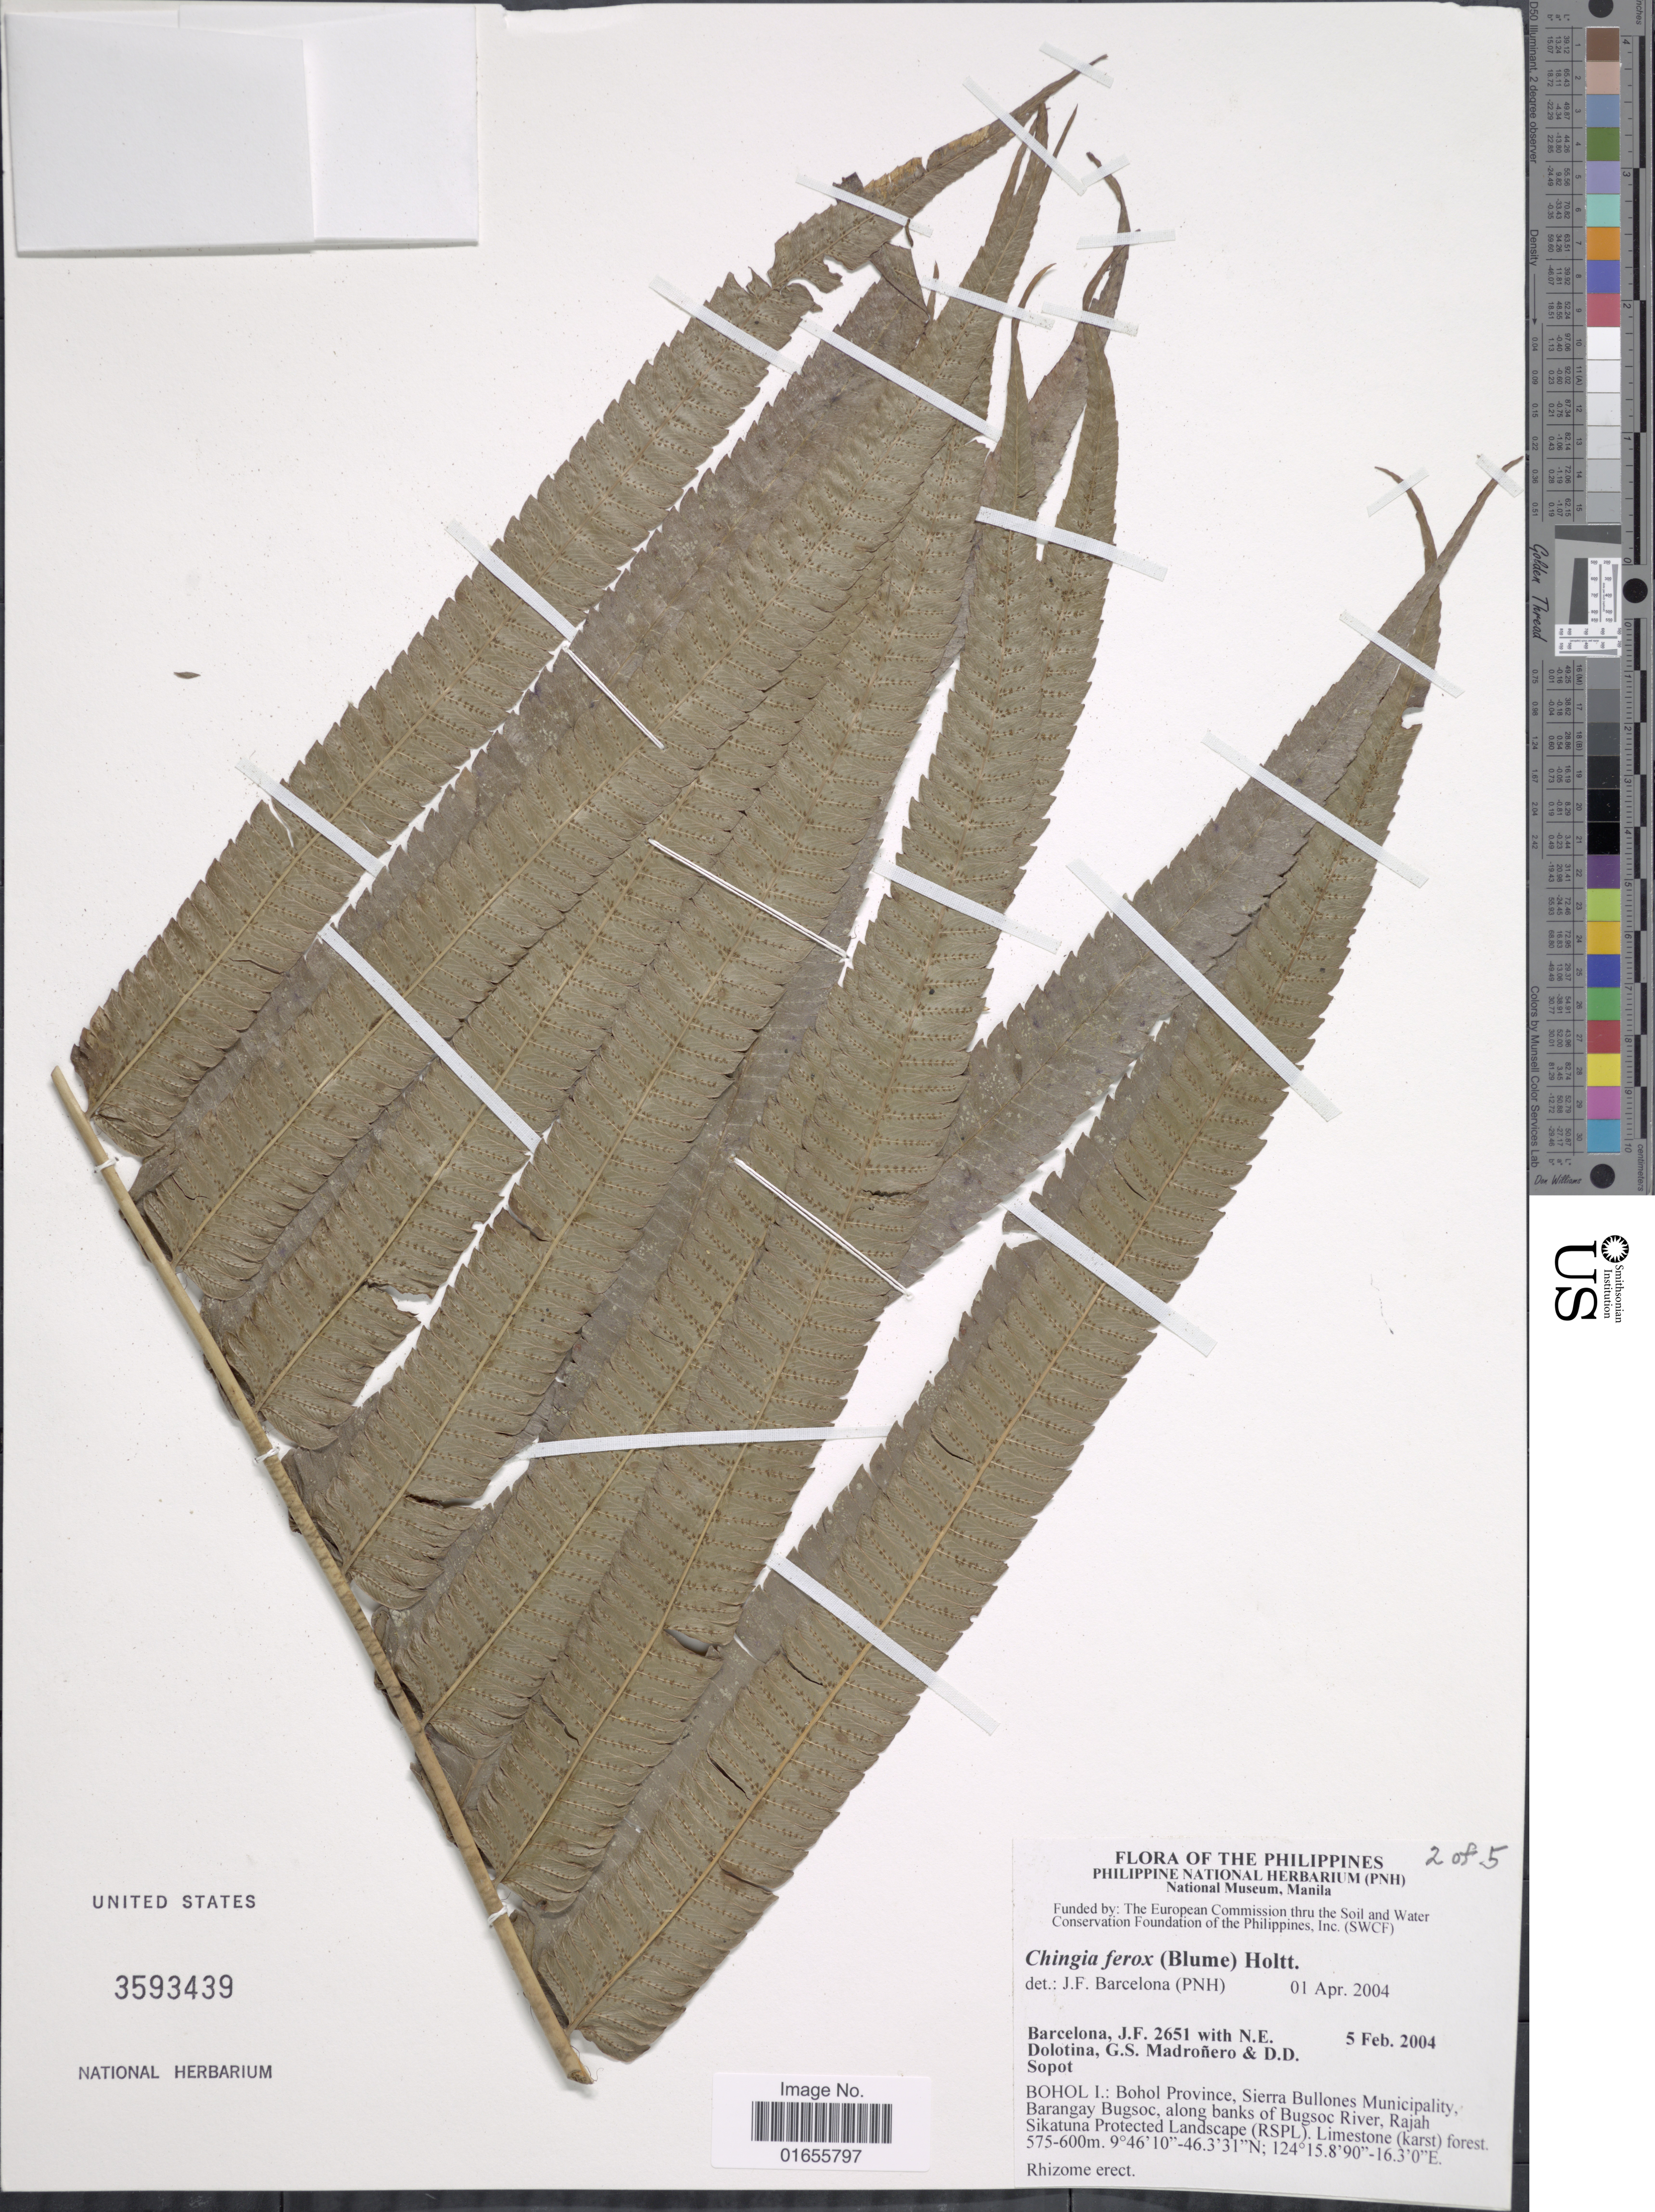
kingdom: Plantae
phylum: Tracheophyta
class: Polypodiopsida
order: Polypodiales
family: Thelypteridaceae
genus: Chingia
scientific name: Chingia ferox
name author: (Blume) Holttum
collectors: J. F. Barcelona, N. Dolotina, D. Sopot & D. Sopot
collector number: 2651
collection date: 2004-02-05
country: Philippines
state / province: Central Visayas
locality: Bohol I: Bohol Province, Sierra Bullones Municipality, Barangay Bugsoc, along banks of Bugsoc River, Rajah Sikatuba Protected Landscape (RSPL). Limestone (karst) forest.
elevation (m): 575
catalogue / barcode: US 3593439